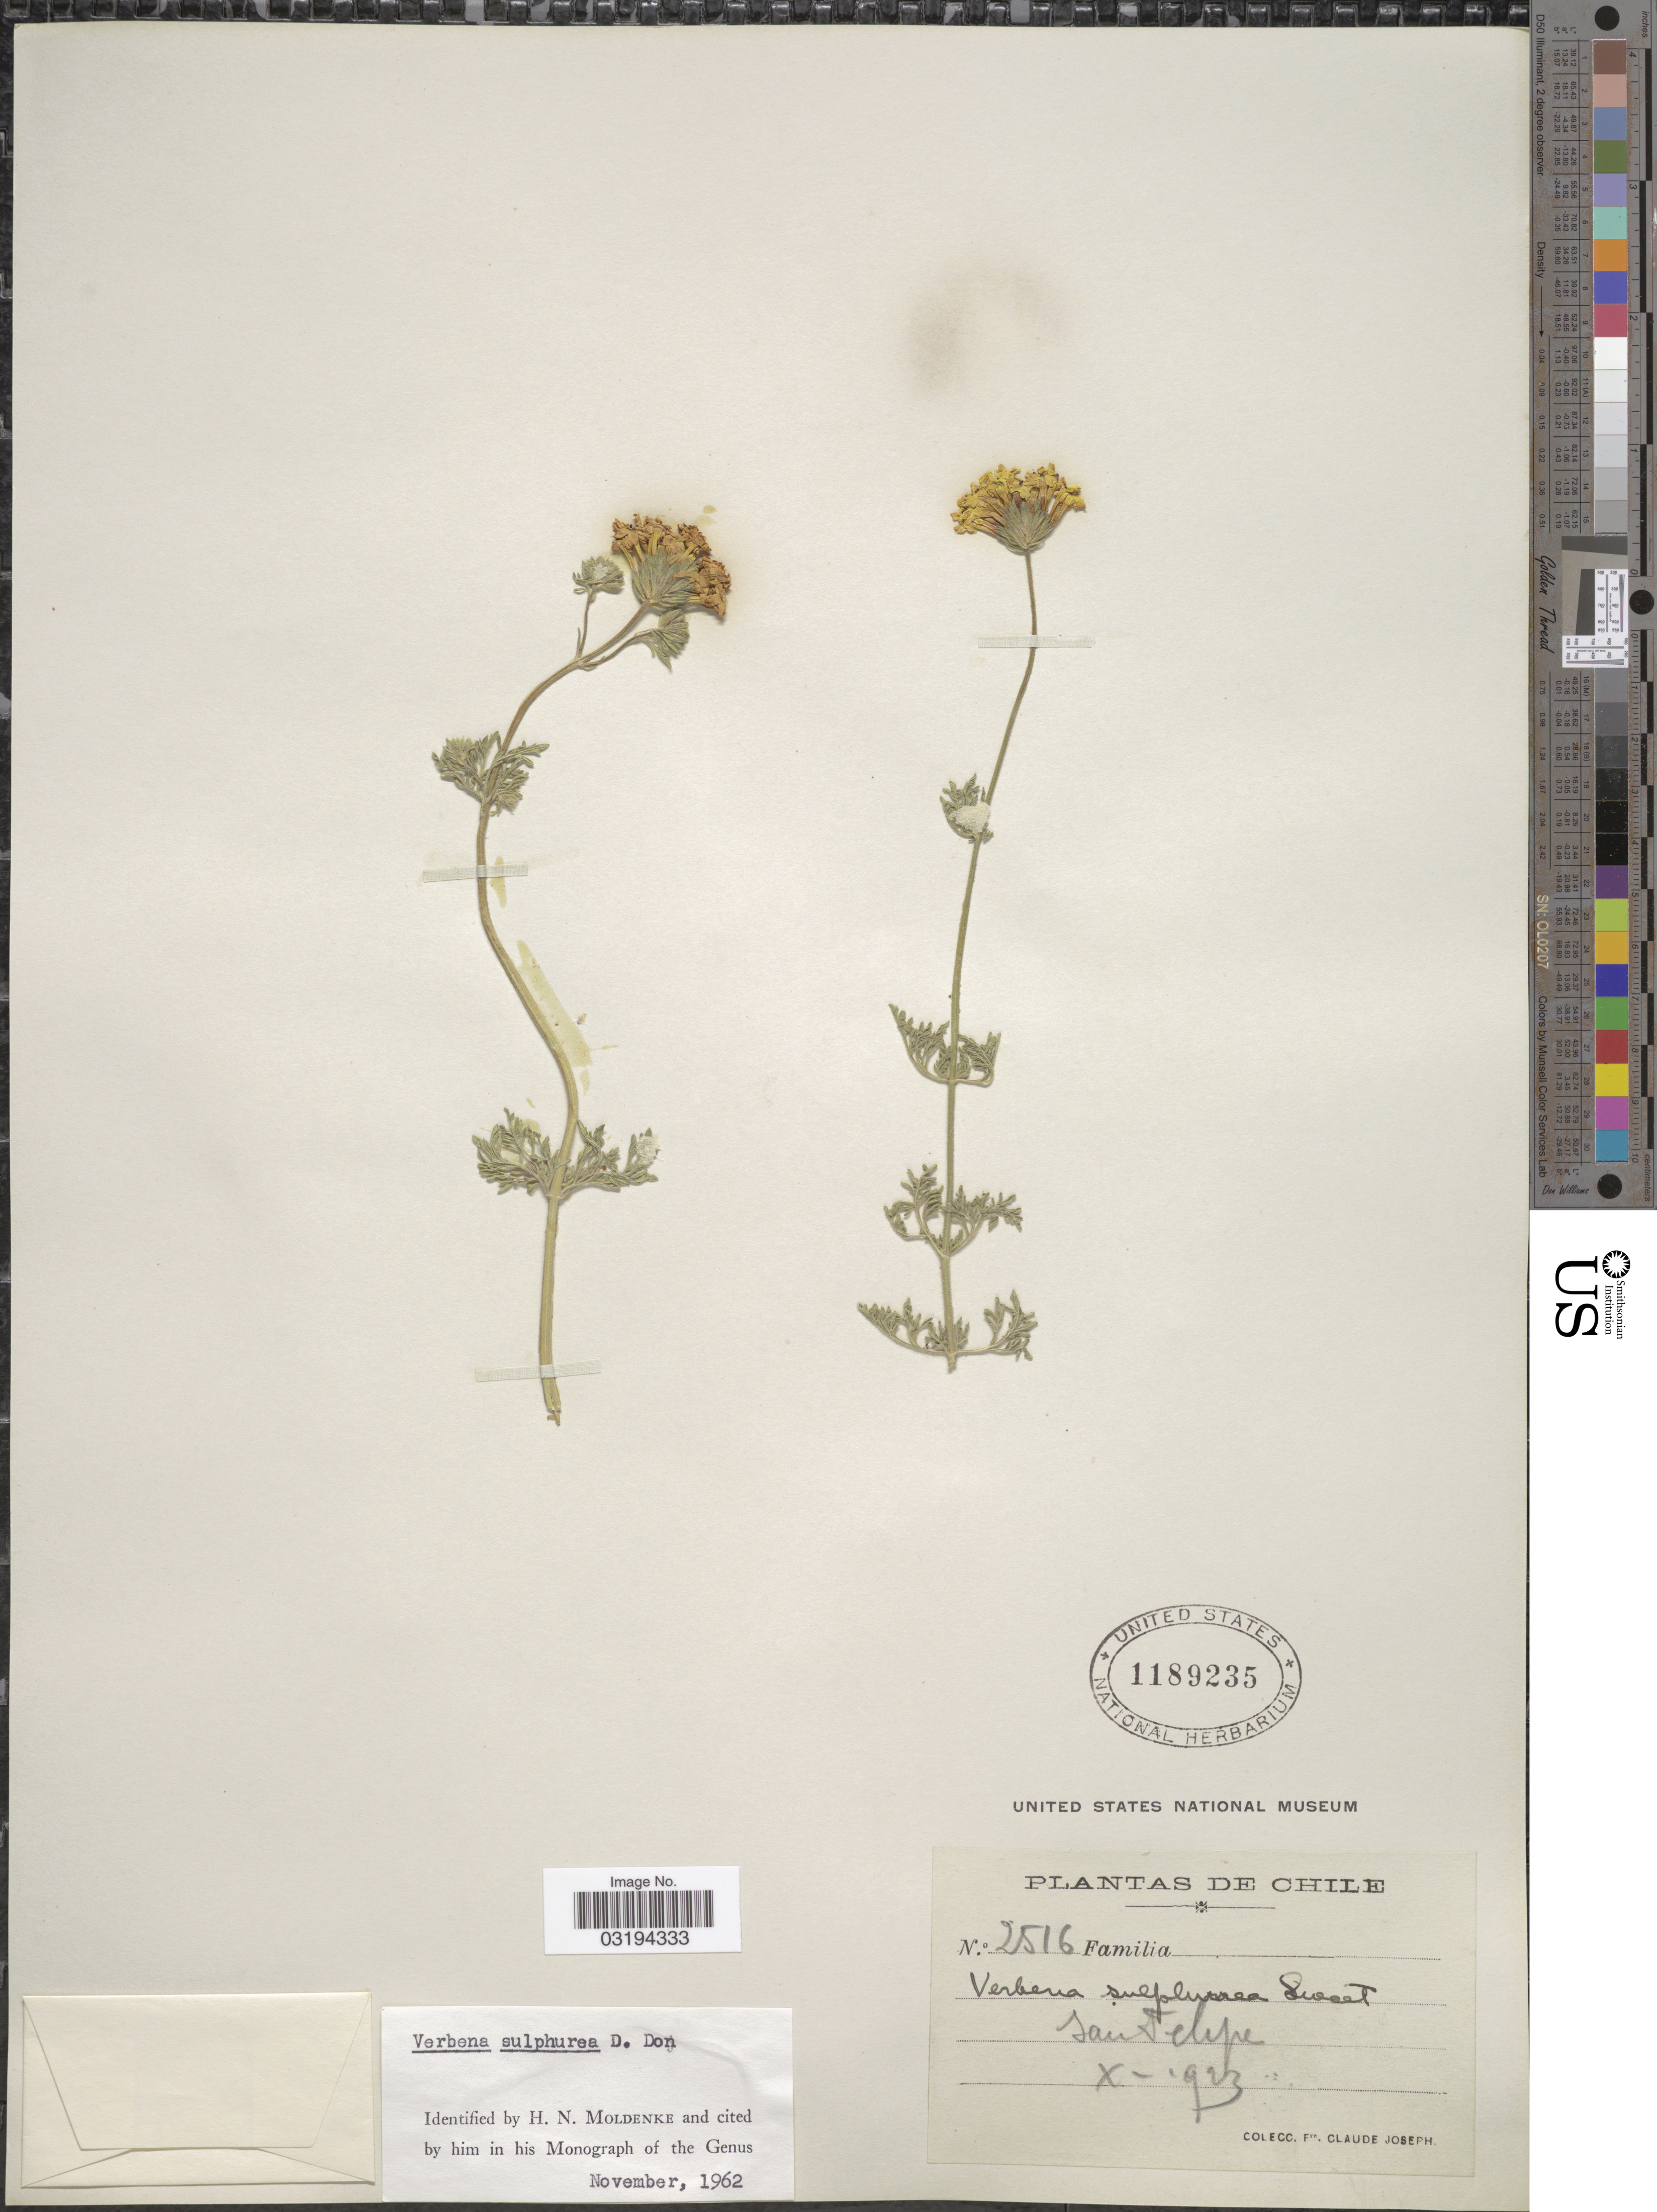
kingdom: Plantae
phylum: Tracheophyta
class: Magnoliopsida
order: Lamiales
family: Verbenaceae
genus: Verbena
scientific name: Verbena sulphurea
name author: D. Don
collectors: Bro. Claude-Joseph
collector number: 2516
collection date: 1923-10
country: Chile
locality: San Felipe.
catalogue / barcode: US 1189235